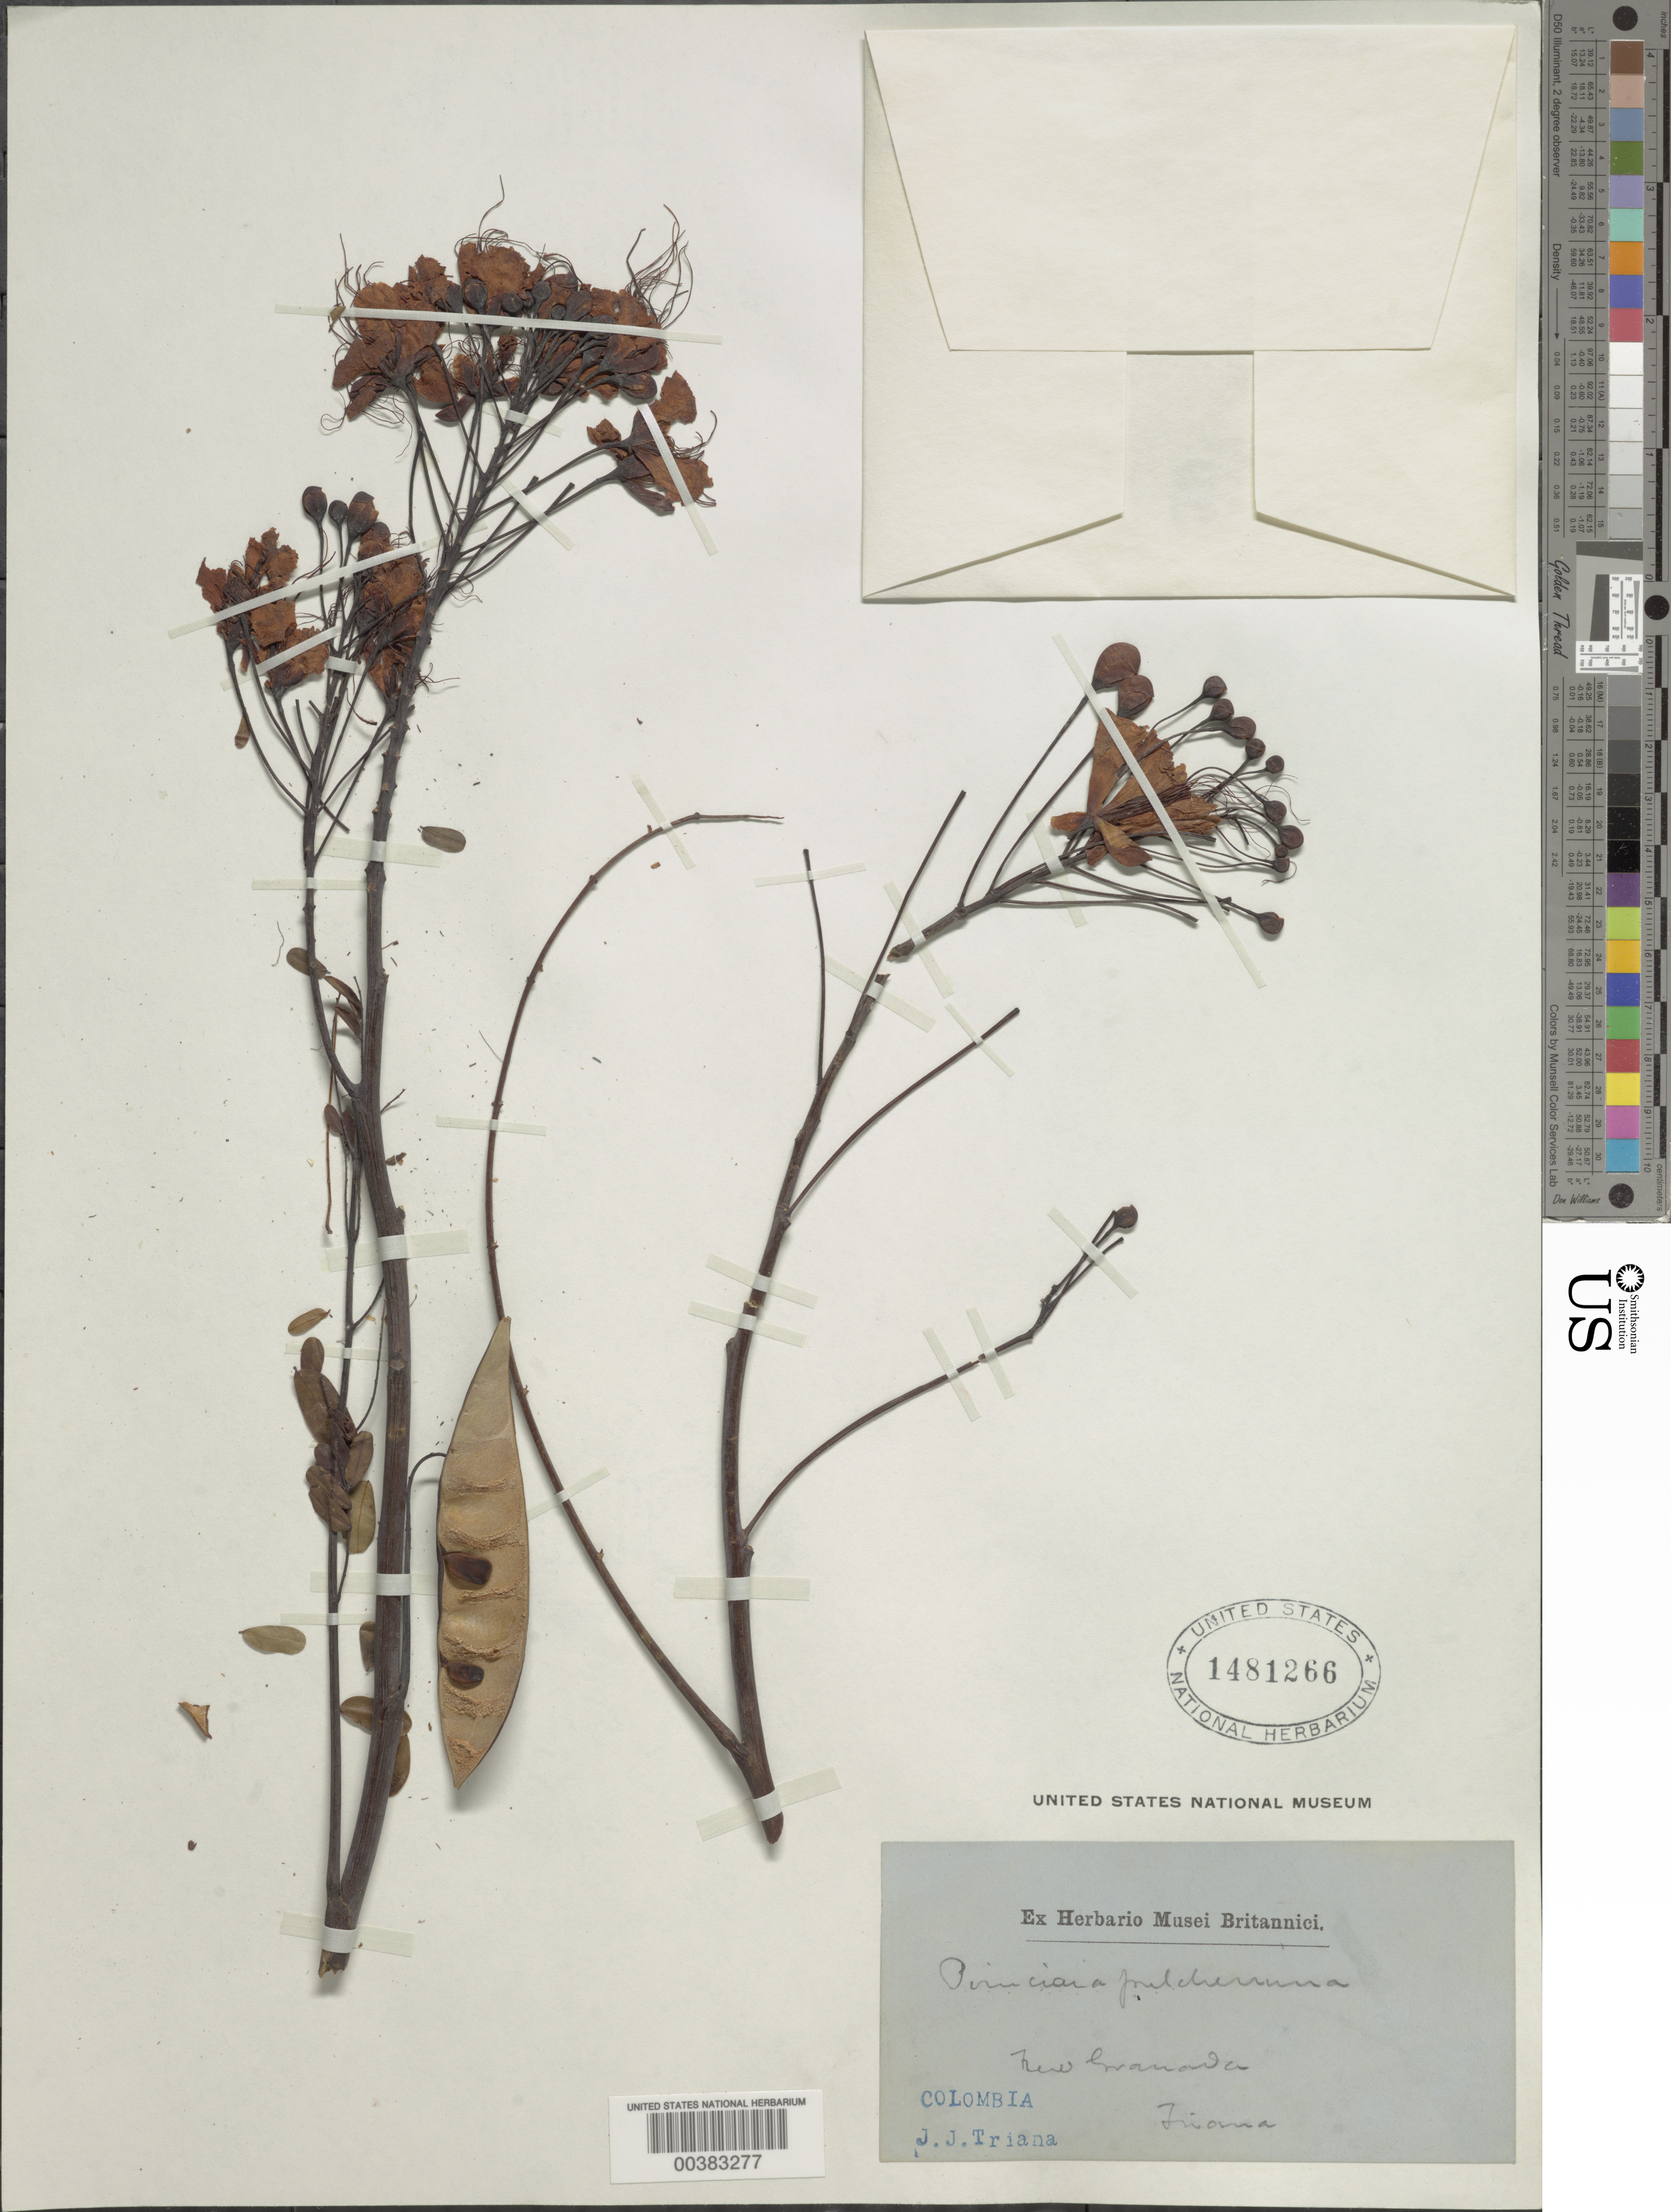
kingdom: Plantae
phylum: Tracheophyta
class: Magnoliopsida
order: Fabales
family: Fabaceae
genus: Caesalpinia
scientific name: Caesalpinia pulcherrima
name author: (L.) Sw.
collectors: J. J. Triana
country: Colombia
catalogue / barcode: US 1481266